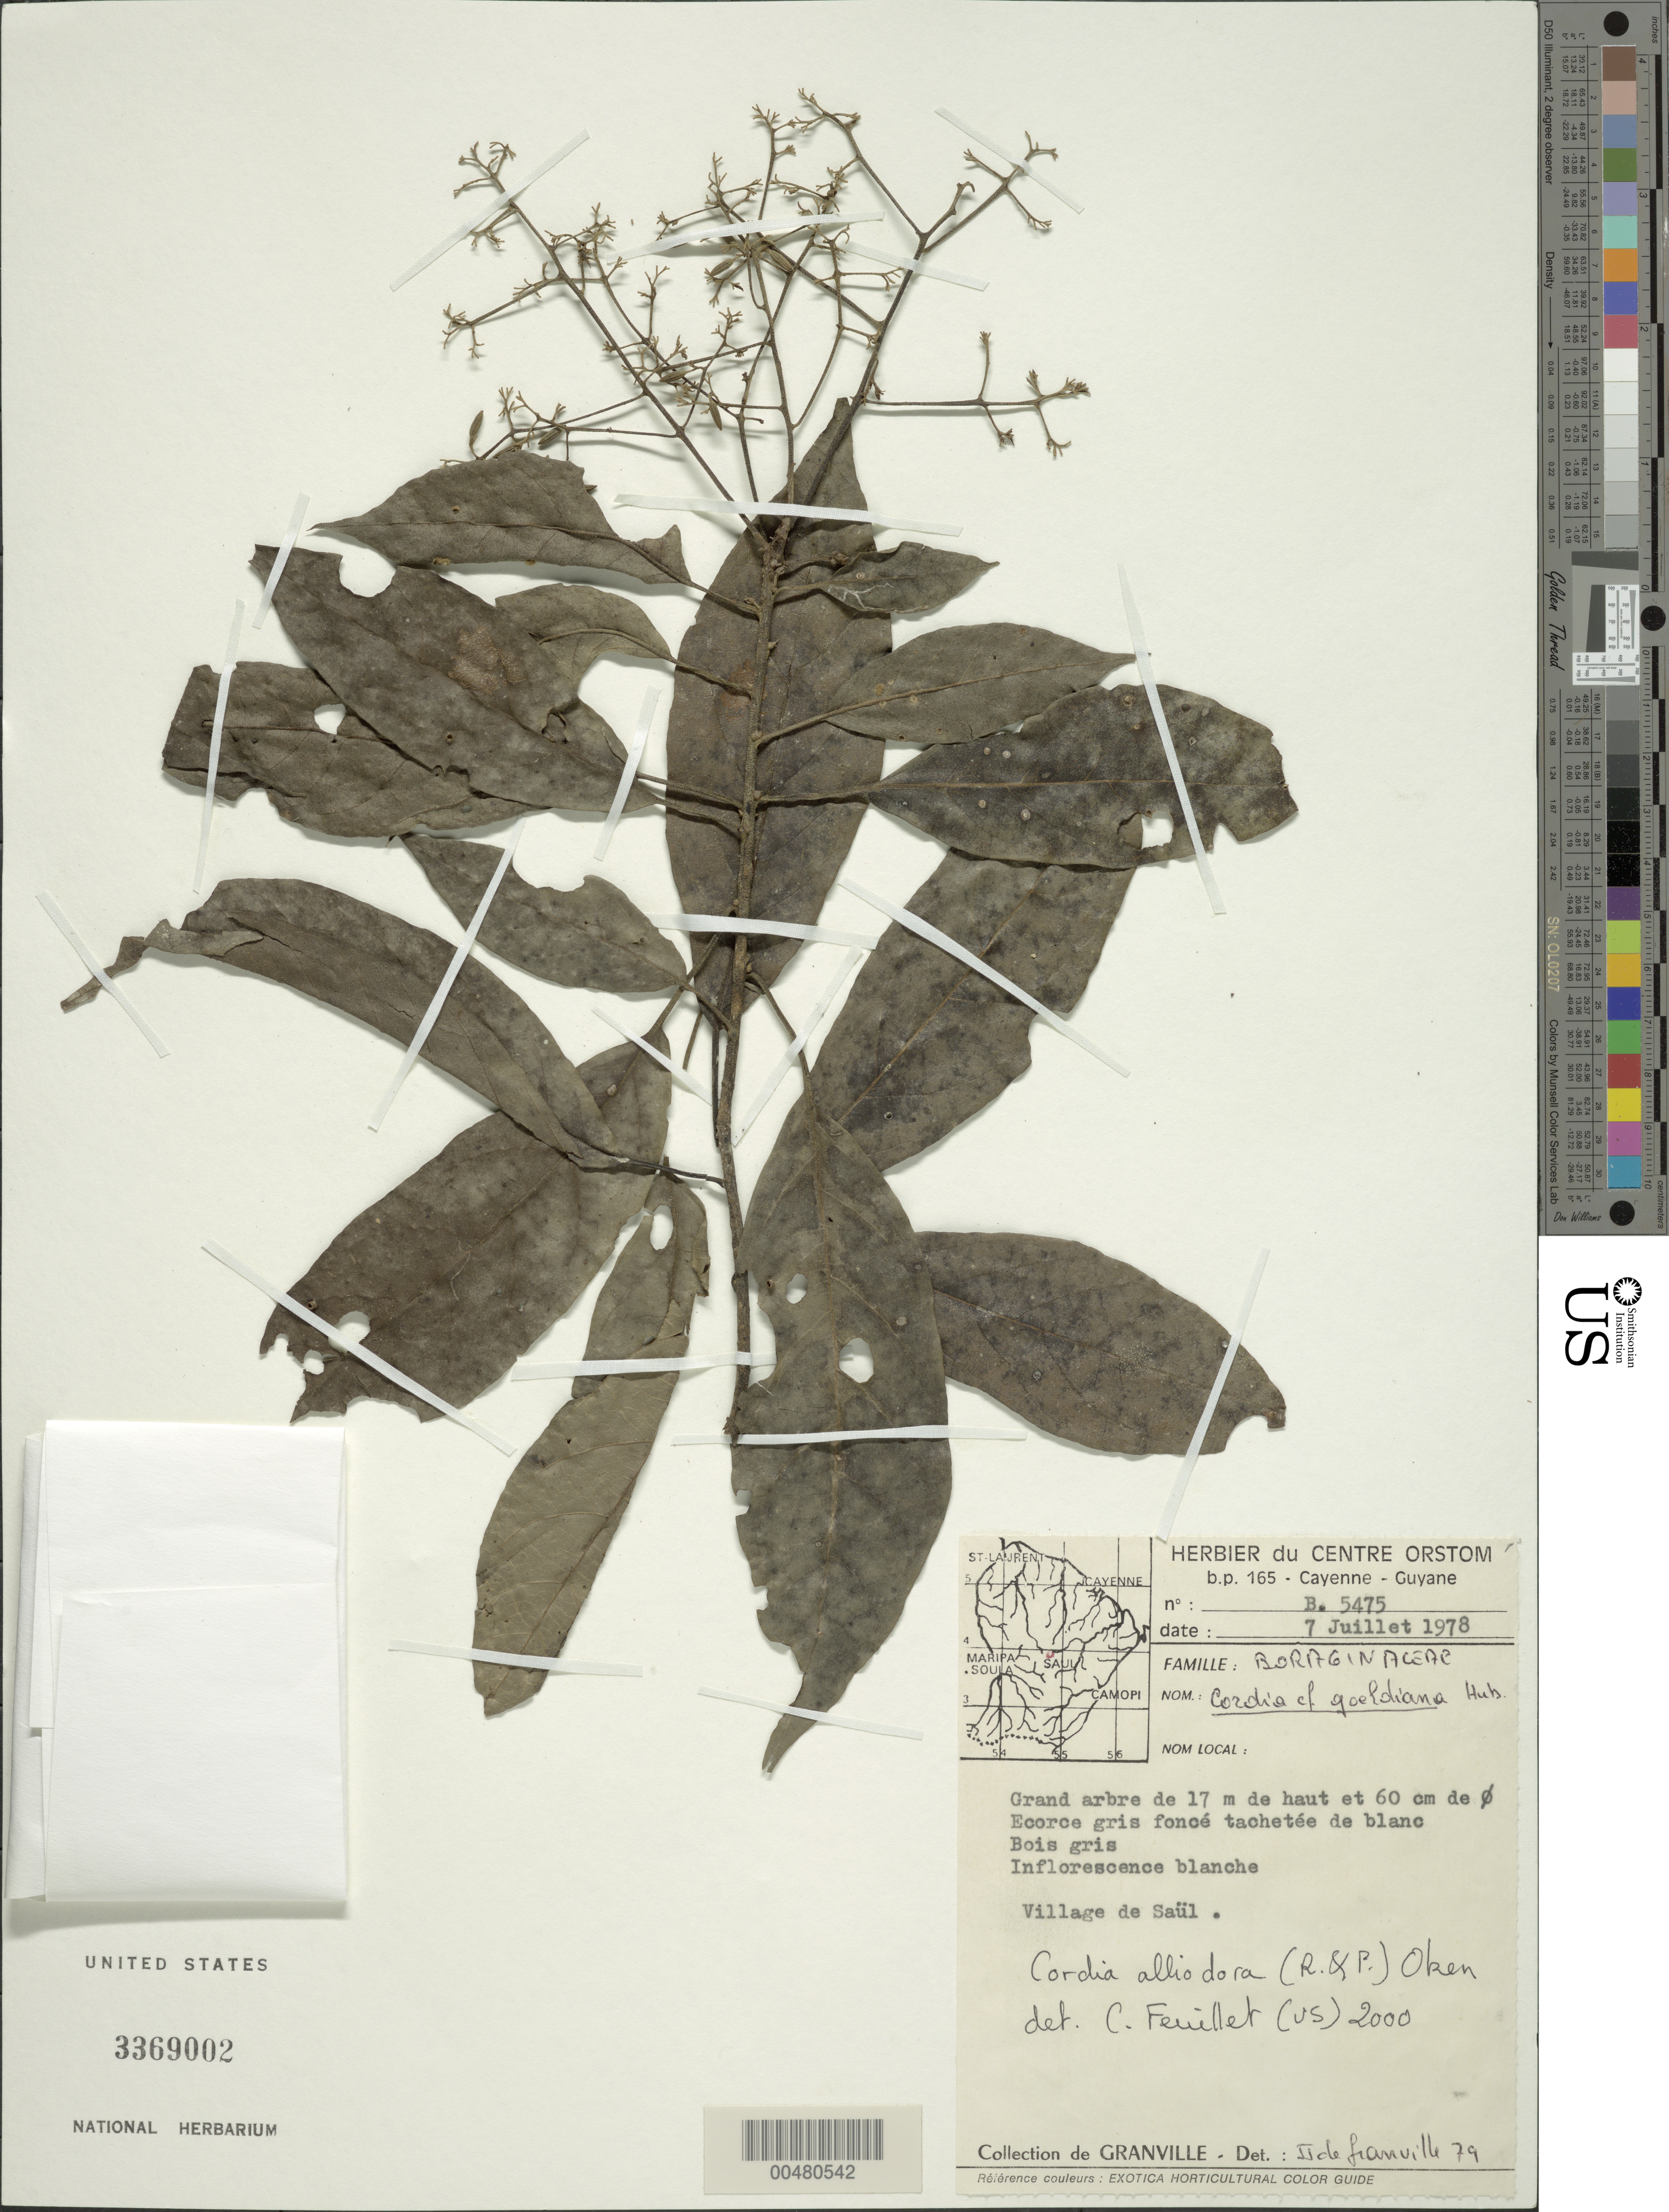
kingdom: Plantae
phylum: Tracheophyta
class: Magnoliopsida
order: Boraginales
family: Cordiaceae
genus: Cordia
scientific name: Cordia alliodora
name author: (Ruiz & Pav.) Oken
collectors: de Granville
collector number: B. 5475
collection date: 1978-07-07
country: French Guiana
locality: Village de Saül.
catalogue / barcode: US 3369002